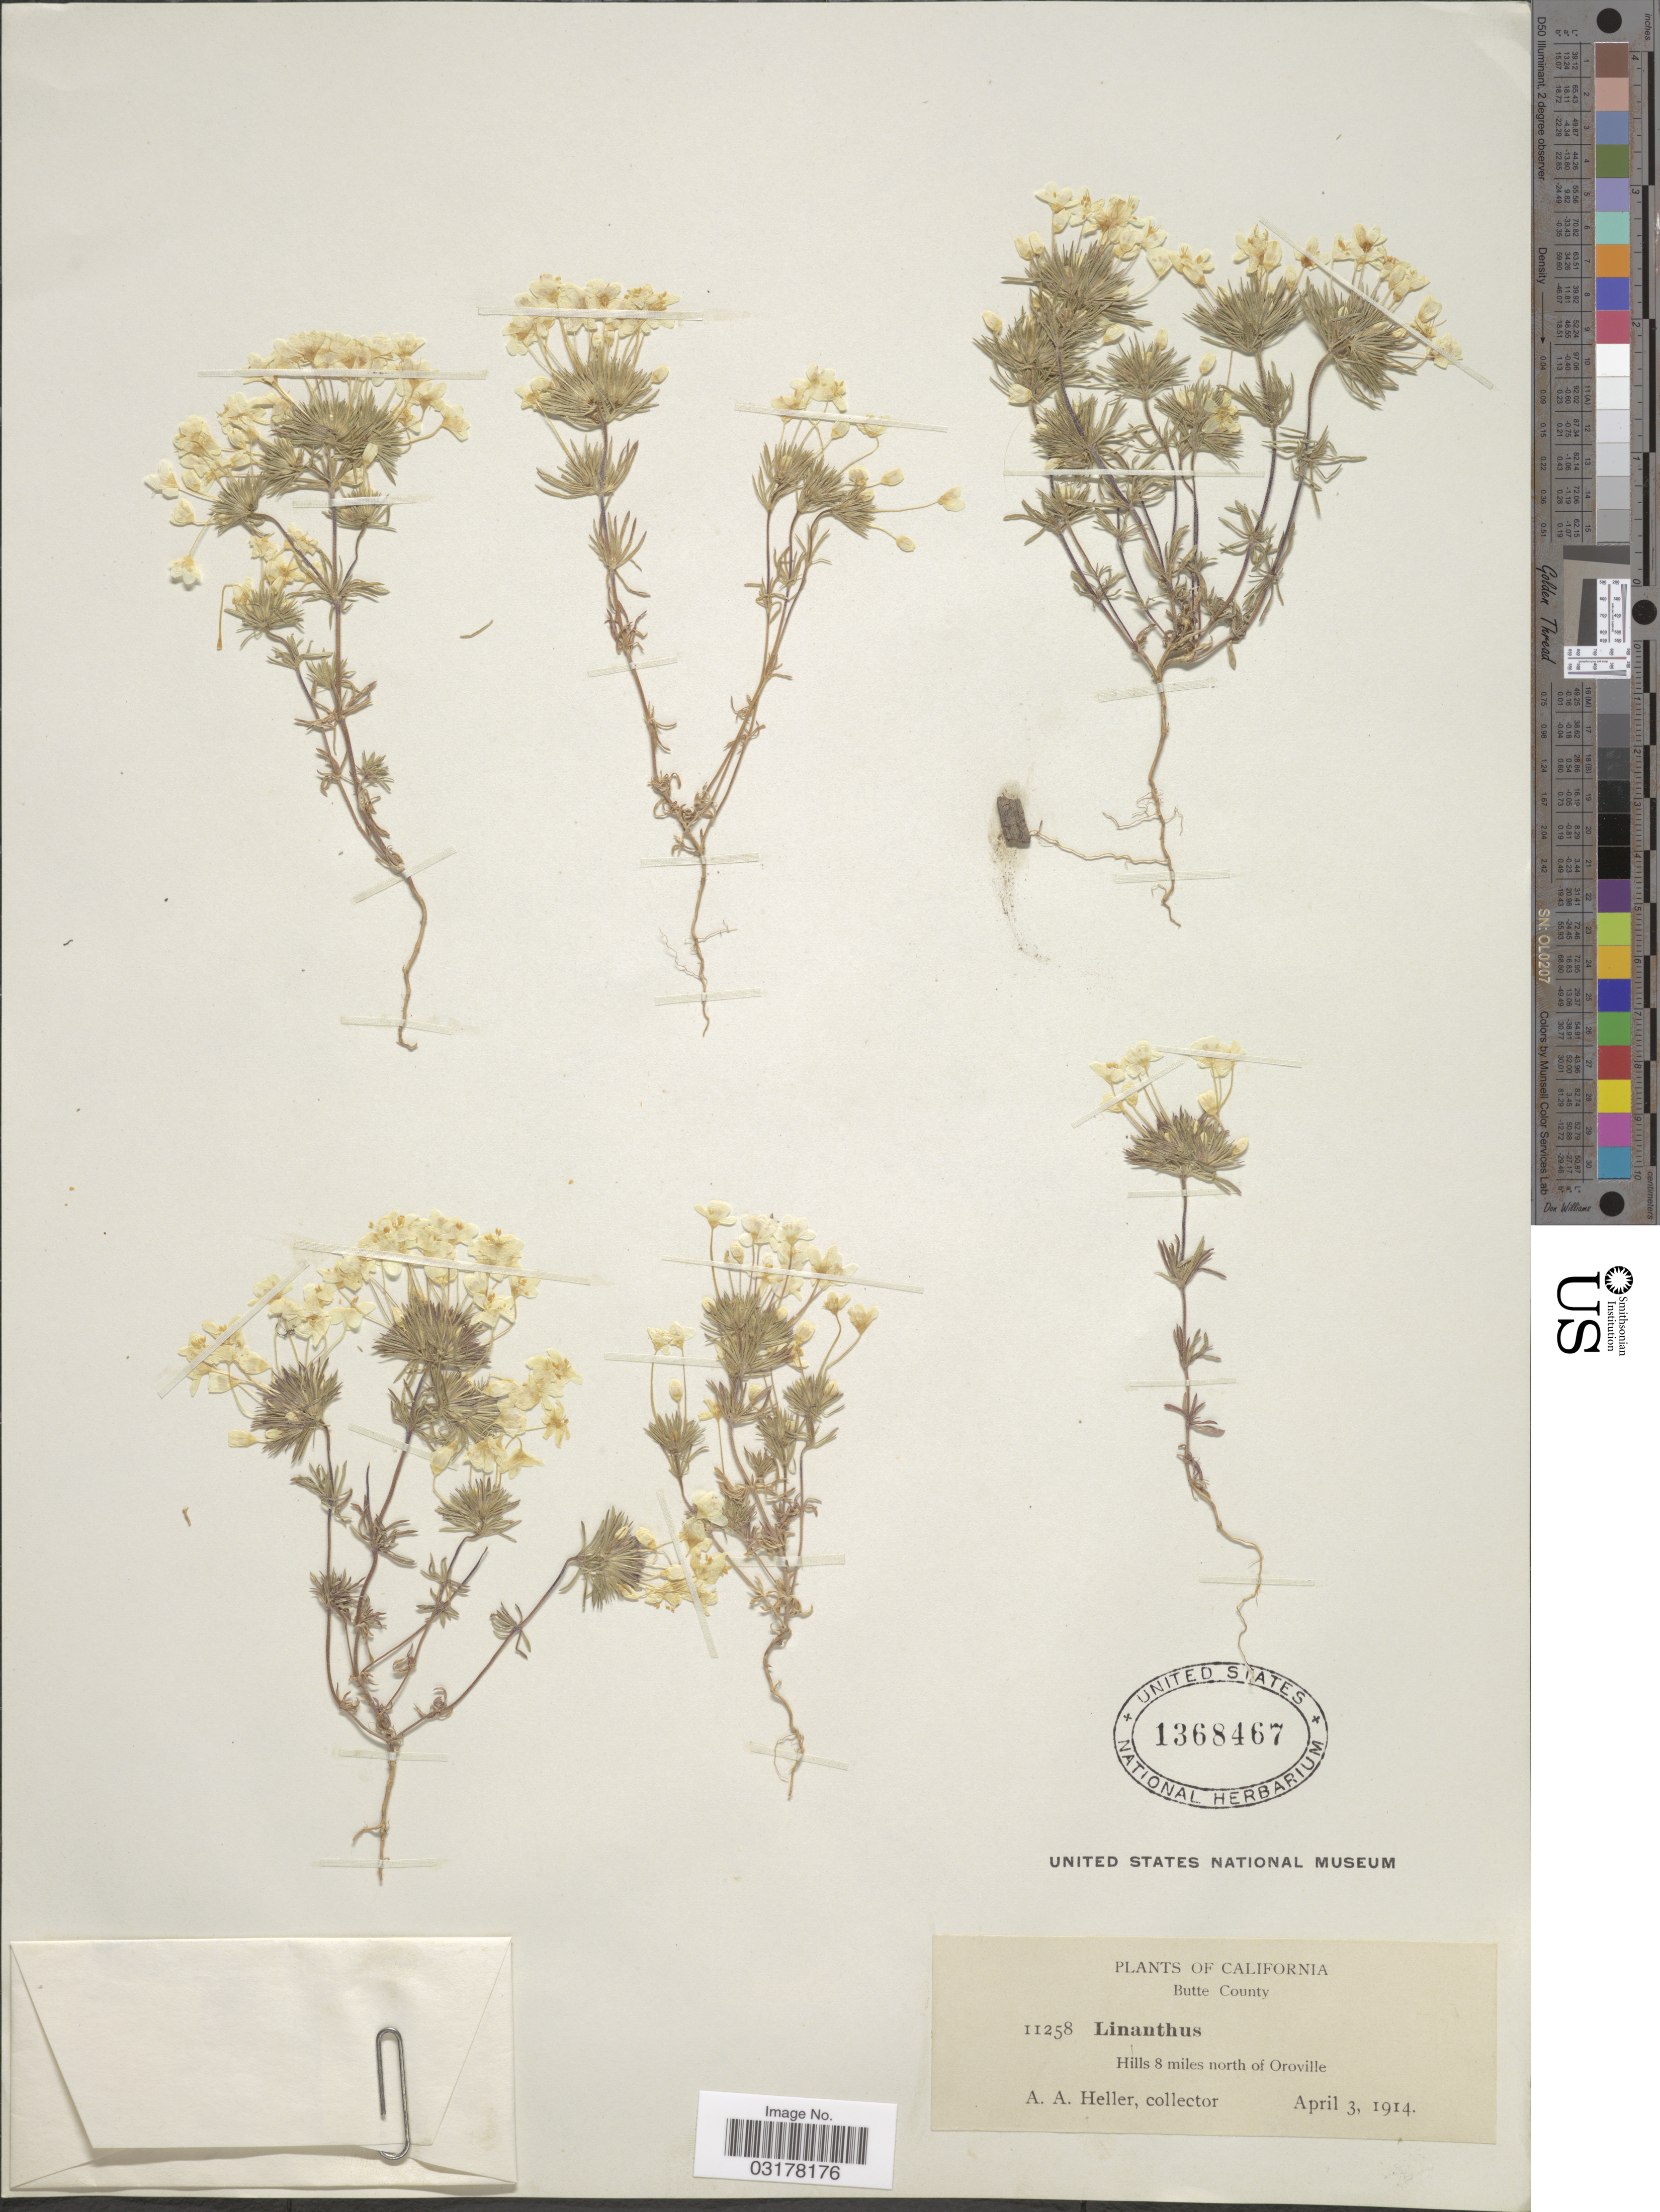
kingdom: Plantae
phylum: Tracheophyta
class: Magnoliopsida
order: Ericales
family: Polemoniaceae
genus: Leptosiphon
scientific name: Leptosiphon parviflorus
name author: Benth.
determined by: Strong, Mark T., (BOT), Smithsonian Institution - National Museum of Natural History (UNITED STATES)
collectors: A. A. Heller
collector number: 11258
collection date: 1914-04-03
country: United States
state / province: California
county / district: Butte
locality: Butte County. Hills 8 miles north of Oroville.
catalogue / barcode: US 1368467